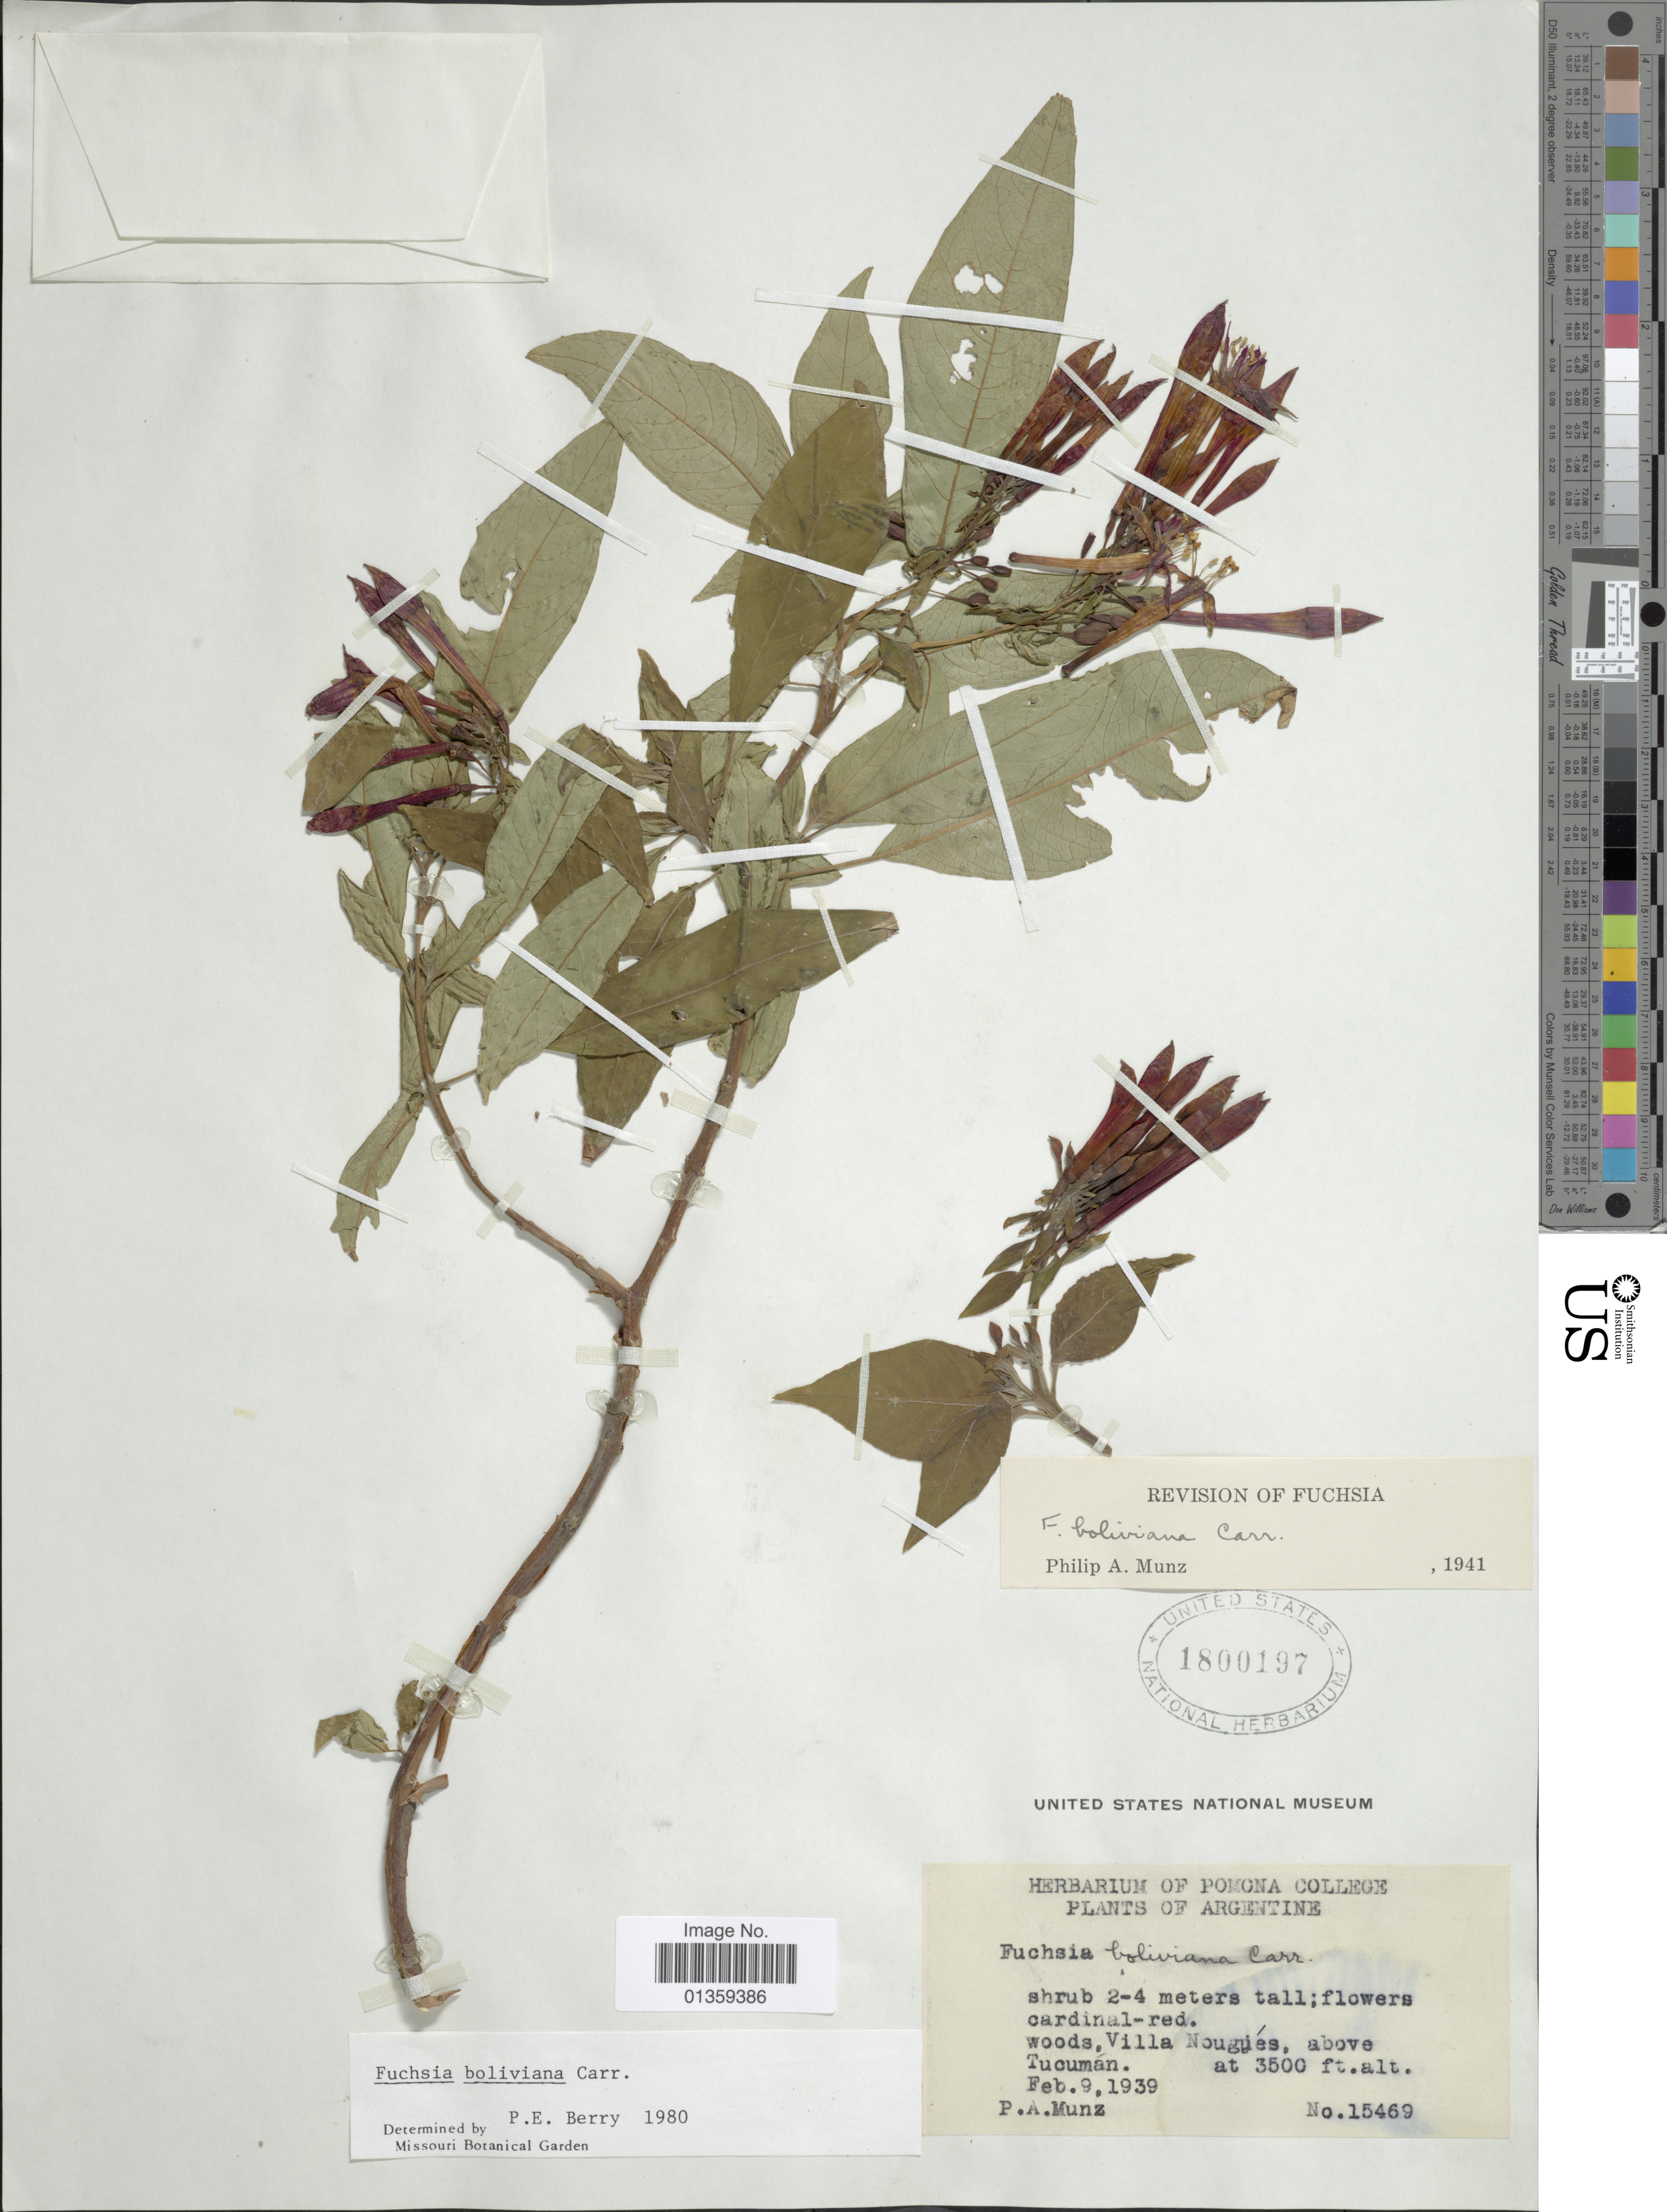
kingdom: Plantae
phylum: Tracheophyta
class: Magnoliopsida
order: Myrtales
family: Onagraceae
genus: Fuchsia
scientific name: Fuchsia boliviana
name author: Carrière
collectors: P. A. Munz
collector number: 15469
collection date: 1939-02-09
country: Argentina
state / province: Tucuman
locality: Villa Nougués, above Tucuman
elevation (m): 1067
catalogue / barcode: US 1800197